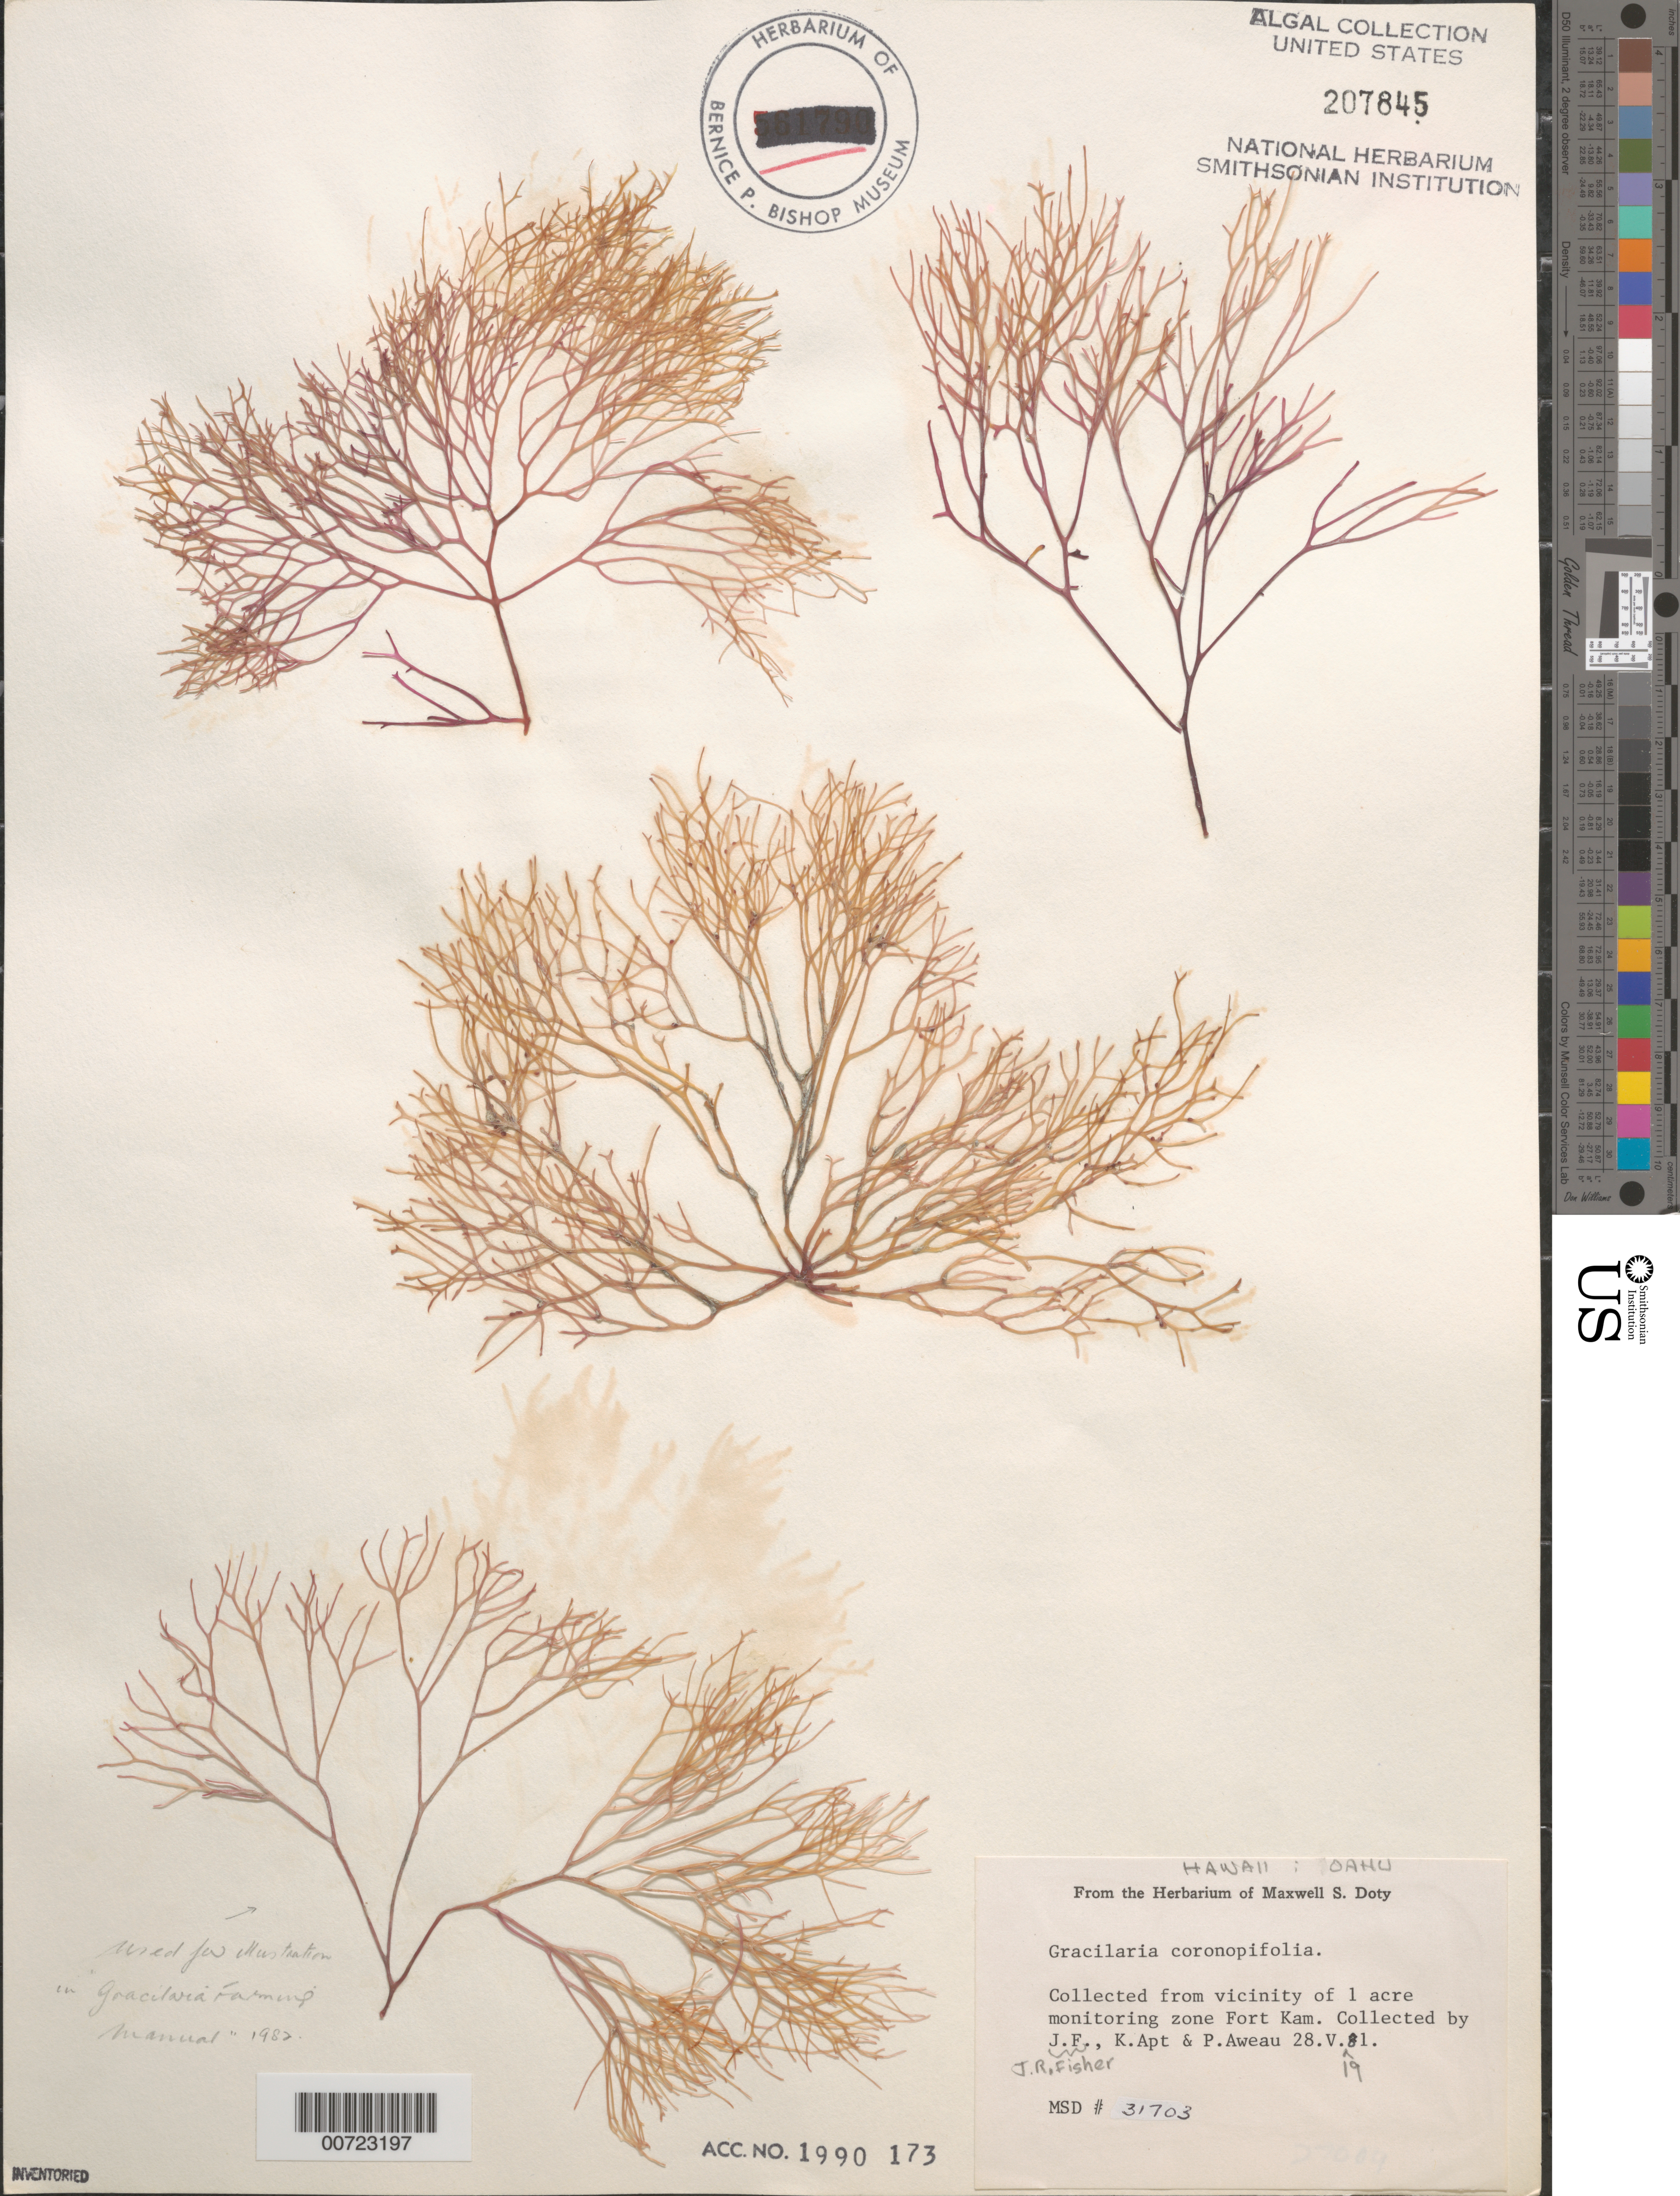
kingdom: Plantae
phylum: Rhodophyta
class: Florideophyceae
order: Gracilariales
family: Gracilariaceae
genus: Gracilaria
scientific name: Gracilaria coronopifolia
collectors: J. Fisher, K. E. Apt & P. Aweau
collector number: MSD 31703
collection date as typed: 28 May 1981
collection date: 1981-05-28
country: United States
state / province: Hawaii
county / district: Honolulu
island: Oahu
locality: Fort Kam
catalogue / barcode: US 207845